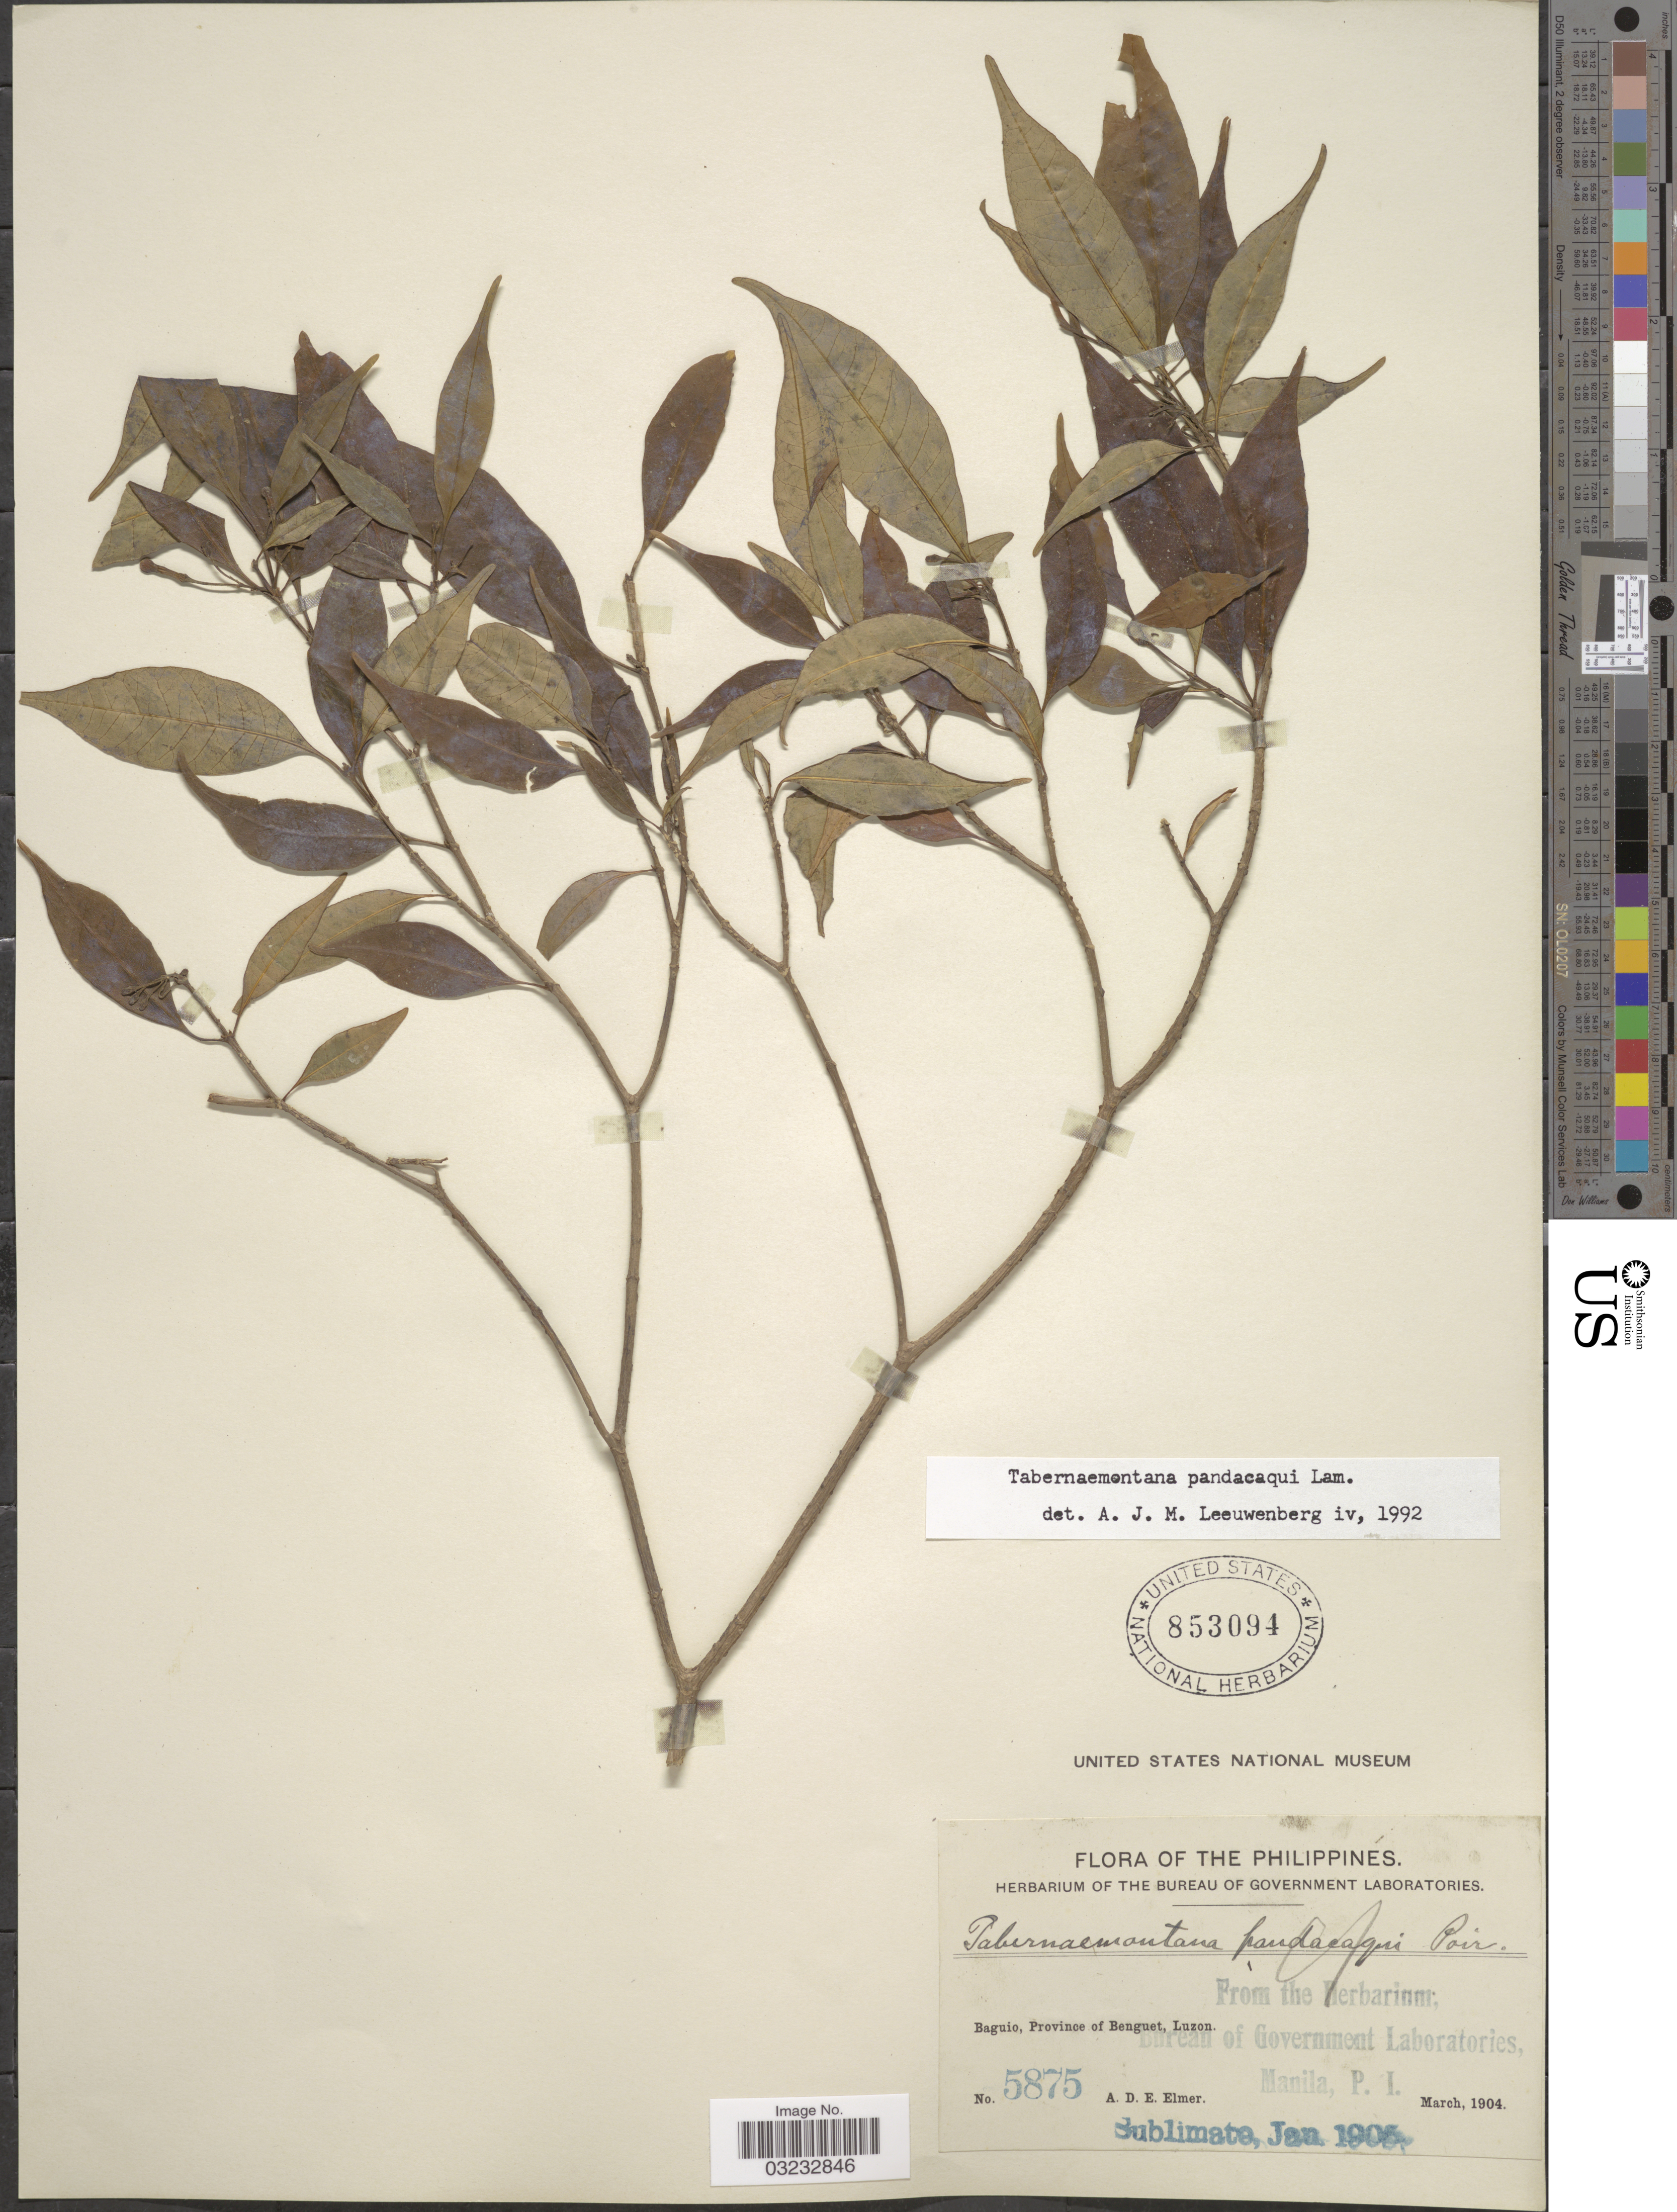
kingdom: Plantae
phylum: Tracheophyta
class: Magnoliopsida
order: Gentianales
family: Apocynaceae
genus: Tabernaemontana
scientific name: Tabernaemontana pandacaqui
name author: Poir.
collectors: A. D. E. Elmer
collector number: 5875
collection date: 1904-03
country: Philippines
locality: Baguio, Province of Benguet, Luzon.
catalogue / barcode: US 853094